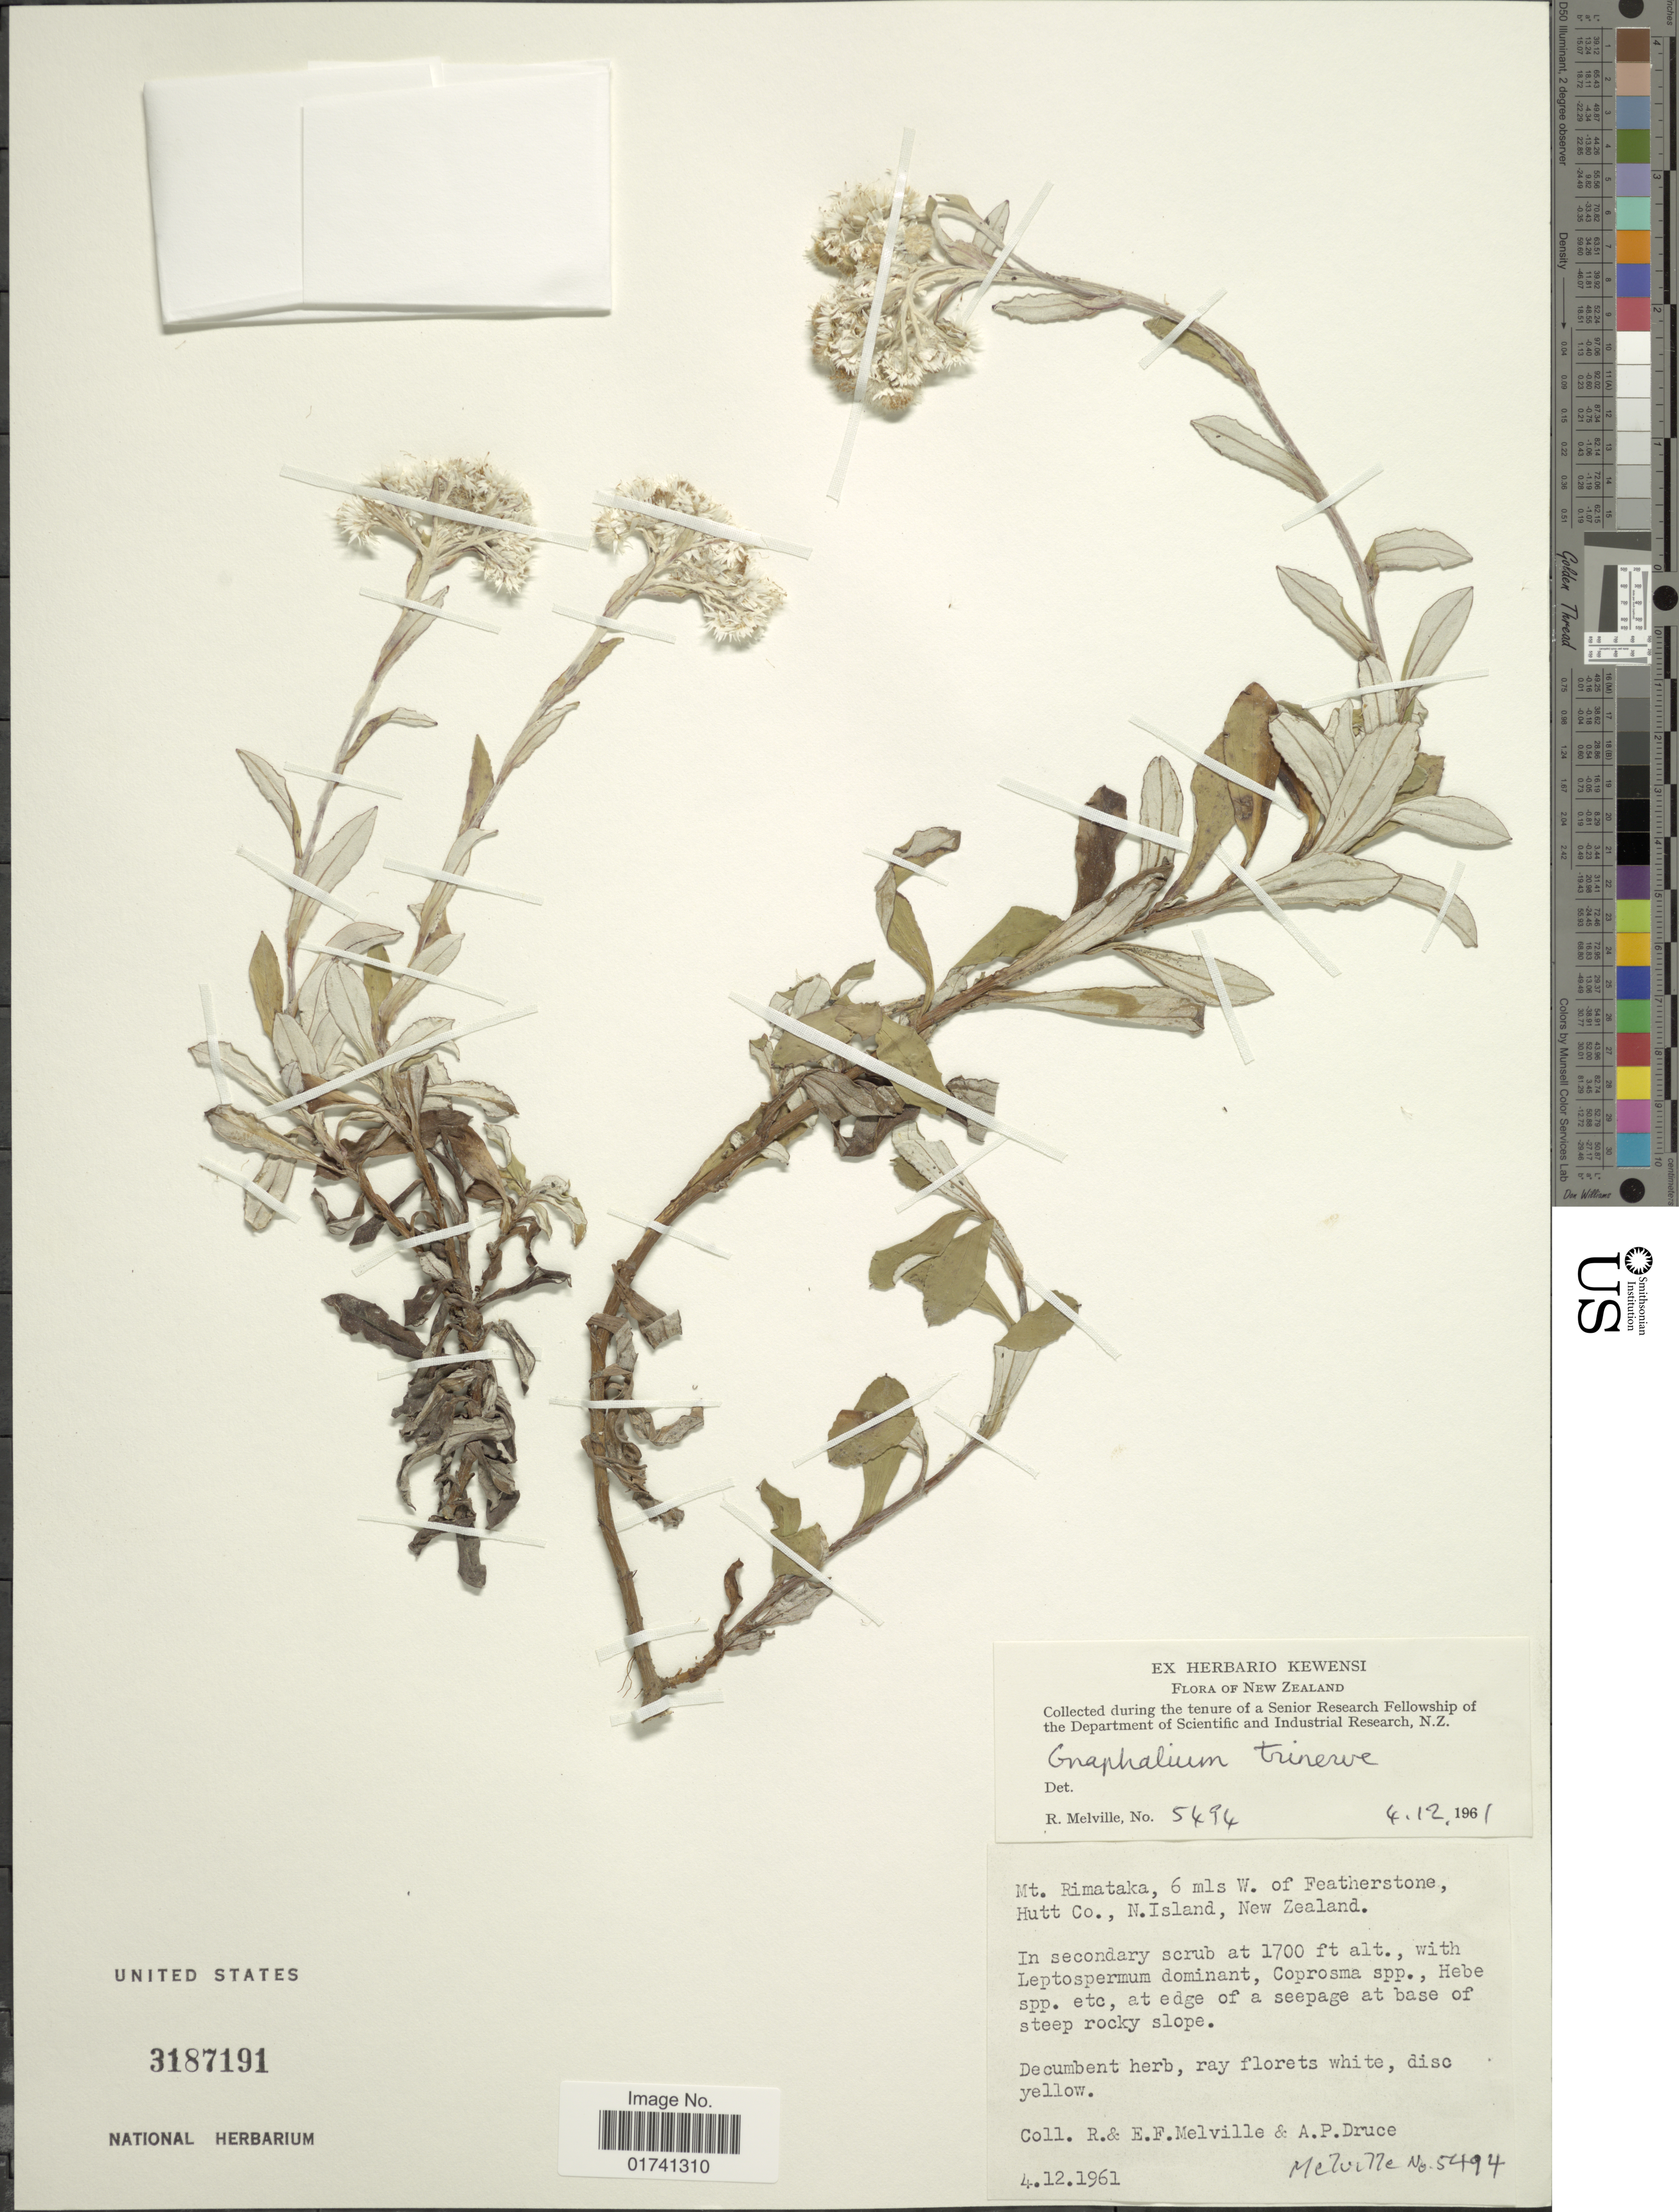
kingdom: Plantae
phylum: Tracheophyta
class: Magnoliopsida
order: Asterales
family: Asteraceae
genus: Anaphalioides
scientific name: Anaphalioides trinervis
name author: (G. Forst.) Anderb.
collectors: R. Melville, E. Melville & A. Druce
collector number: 5494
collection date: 1961-12-04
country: New Zealand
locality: Mt. Rimataka, 6 mls W. of Featherstone, Hutt Co., N. Island, at edge of a seepage at base of steepy rocky slope.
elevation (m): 518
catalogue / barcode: US 3187191